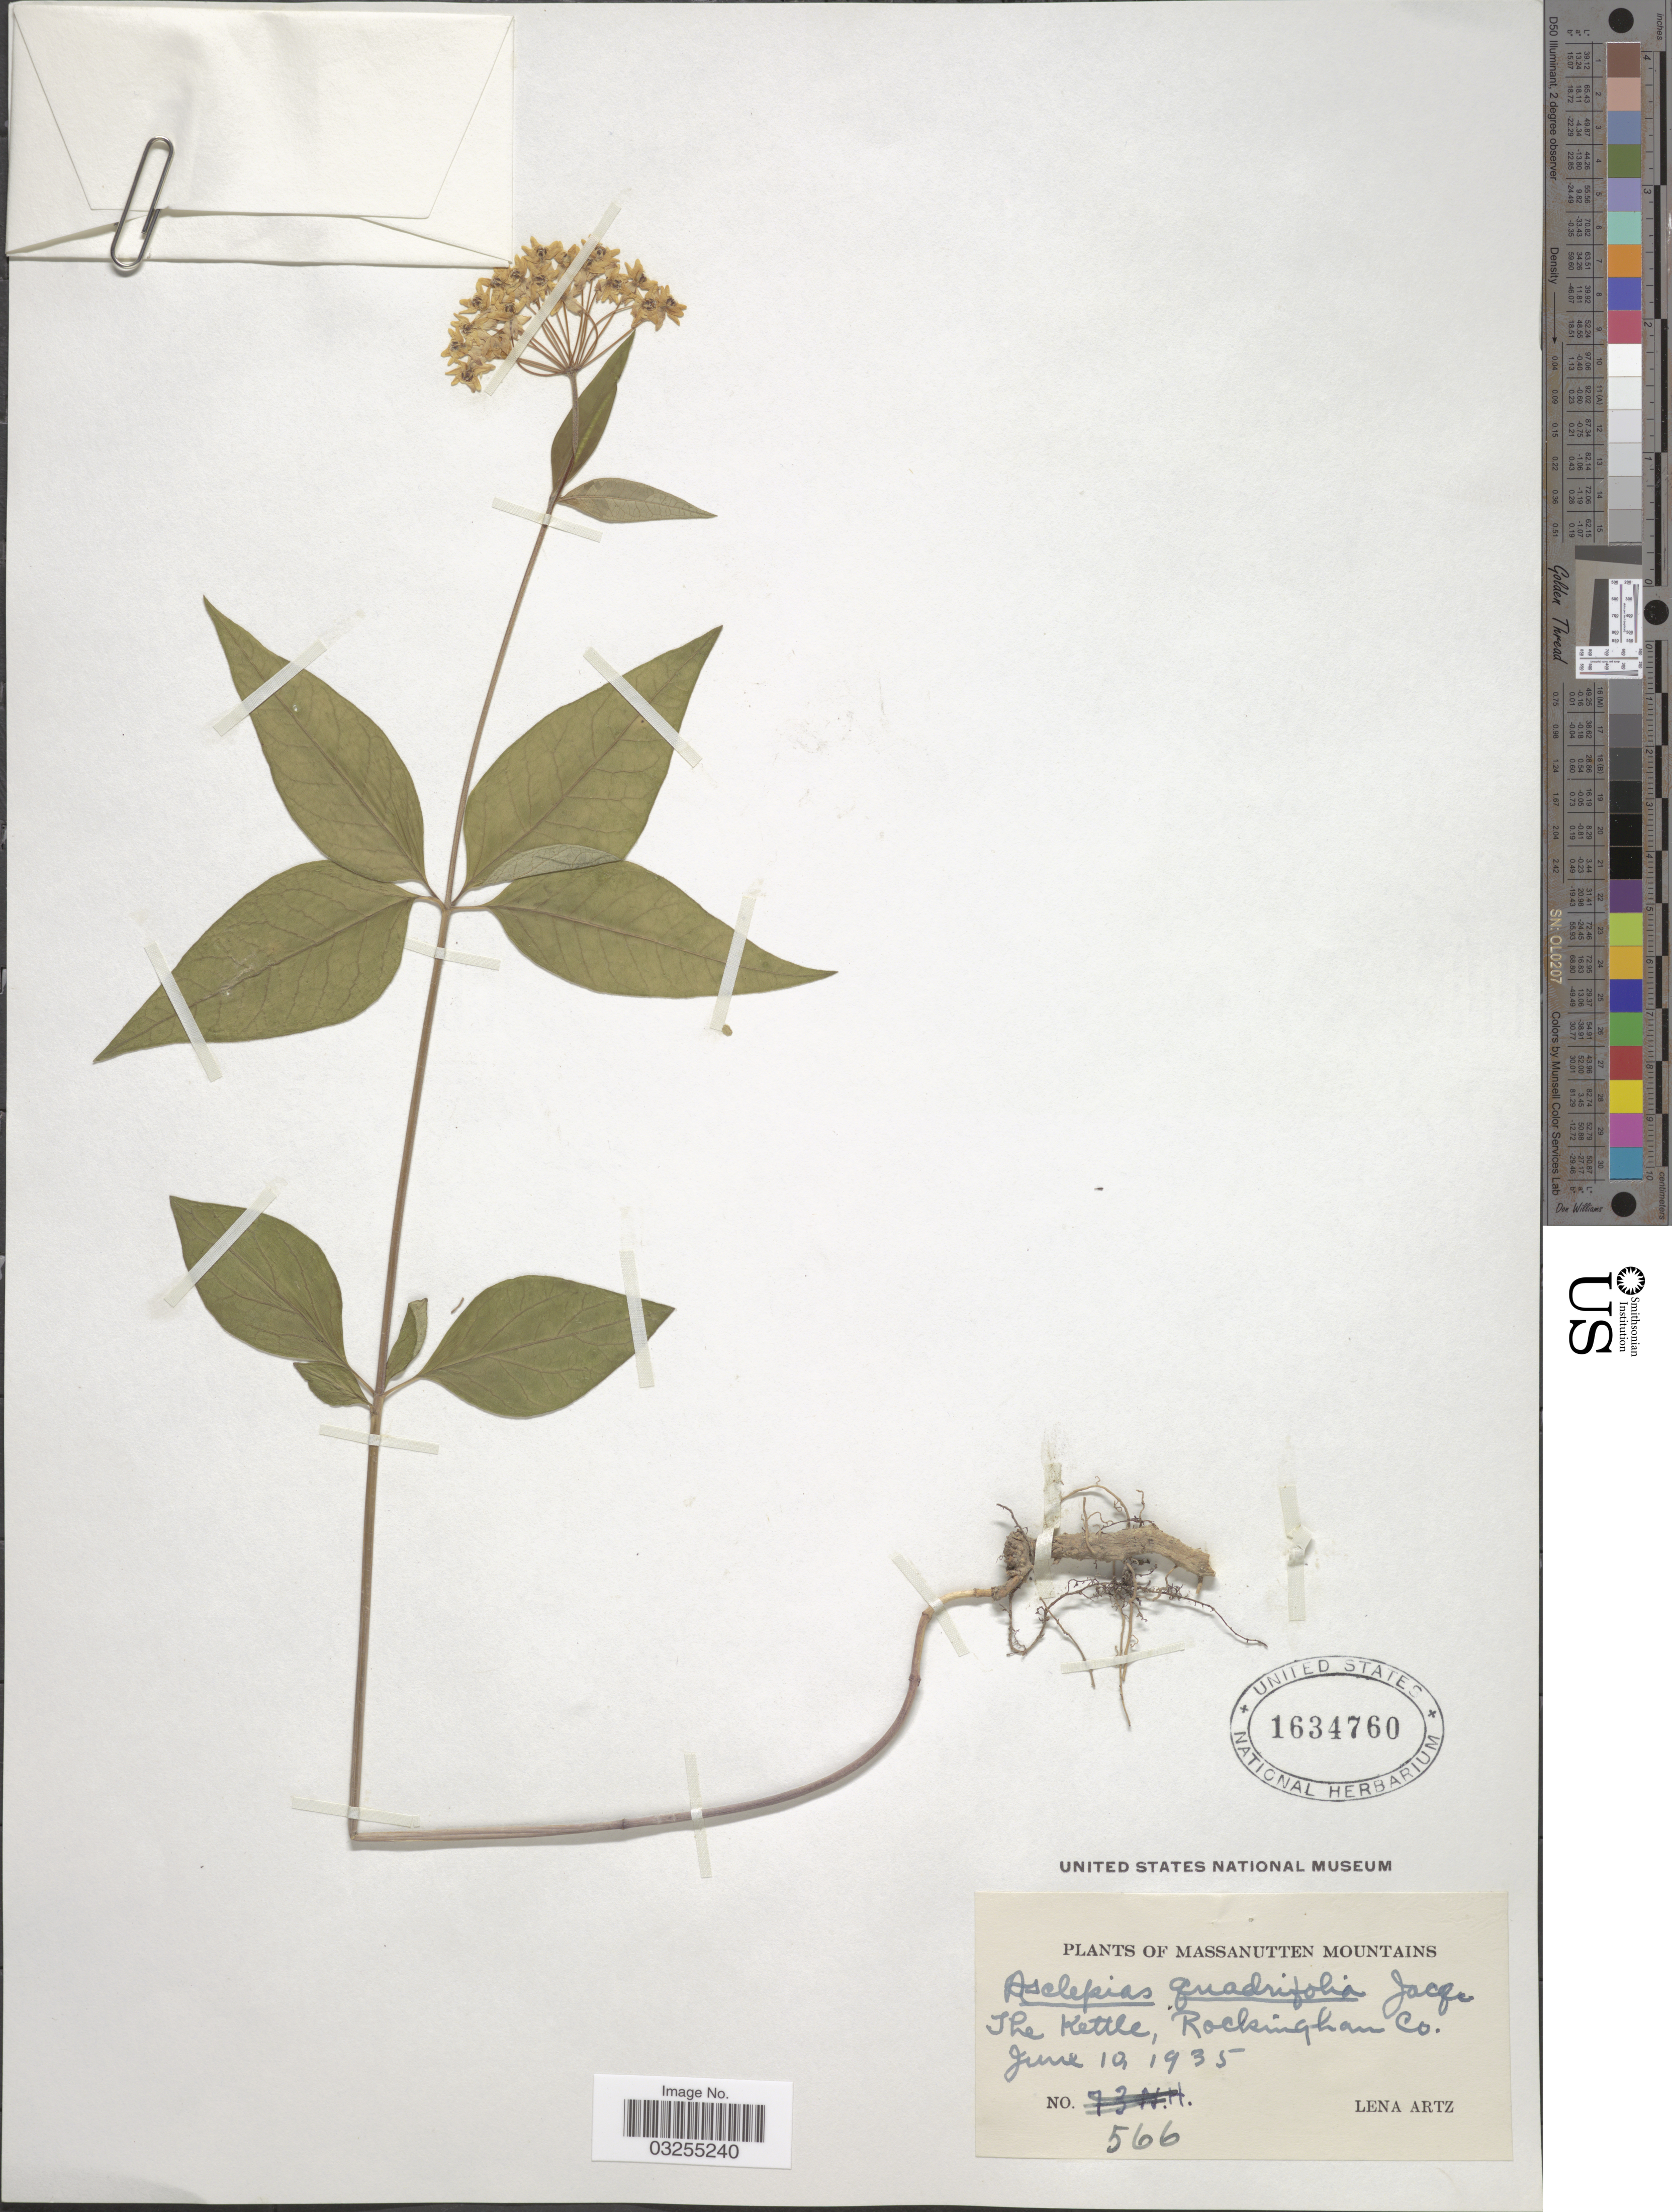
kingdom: Plantae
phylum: Tracheophyta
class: Magnoliopsida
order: Gentianales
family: Apocynaceae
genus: Asclepias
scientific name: Asclepias quadrifolia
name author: Jacq.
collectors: L. Artz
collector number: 566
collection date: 1935-06-10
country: United States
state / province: Virginia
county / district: Rockingham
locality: Massanutten Mountains. The Kettle, Rockingham Co.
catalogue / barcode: US 1634760